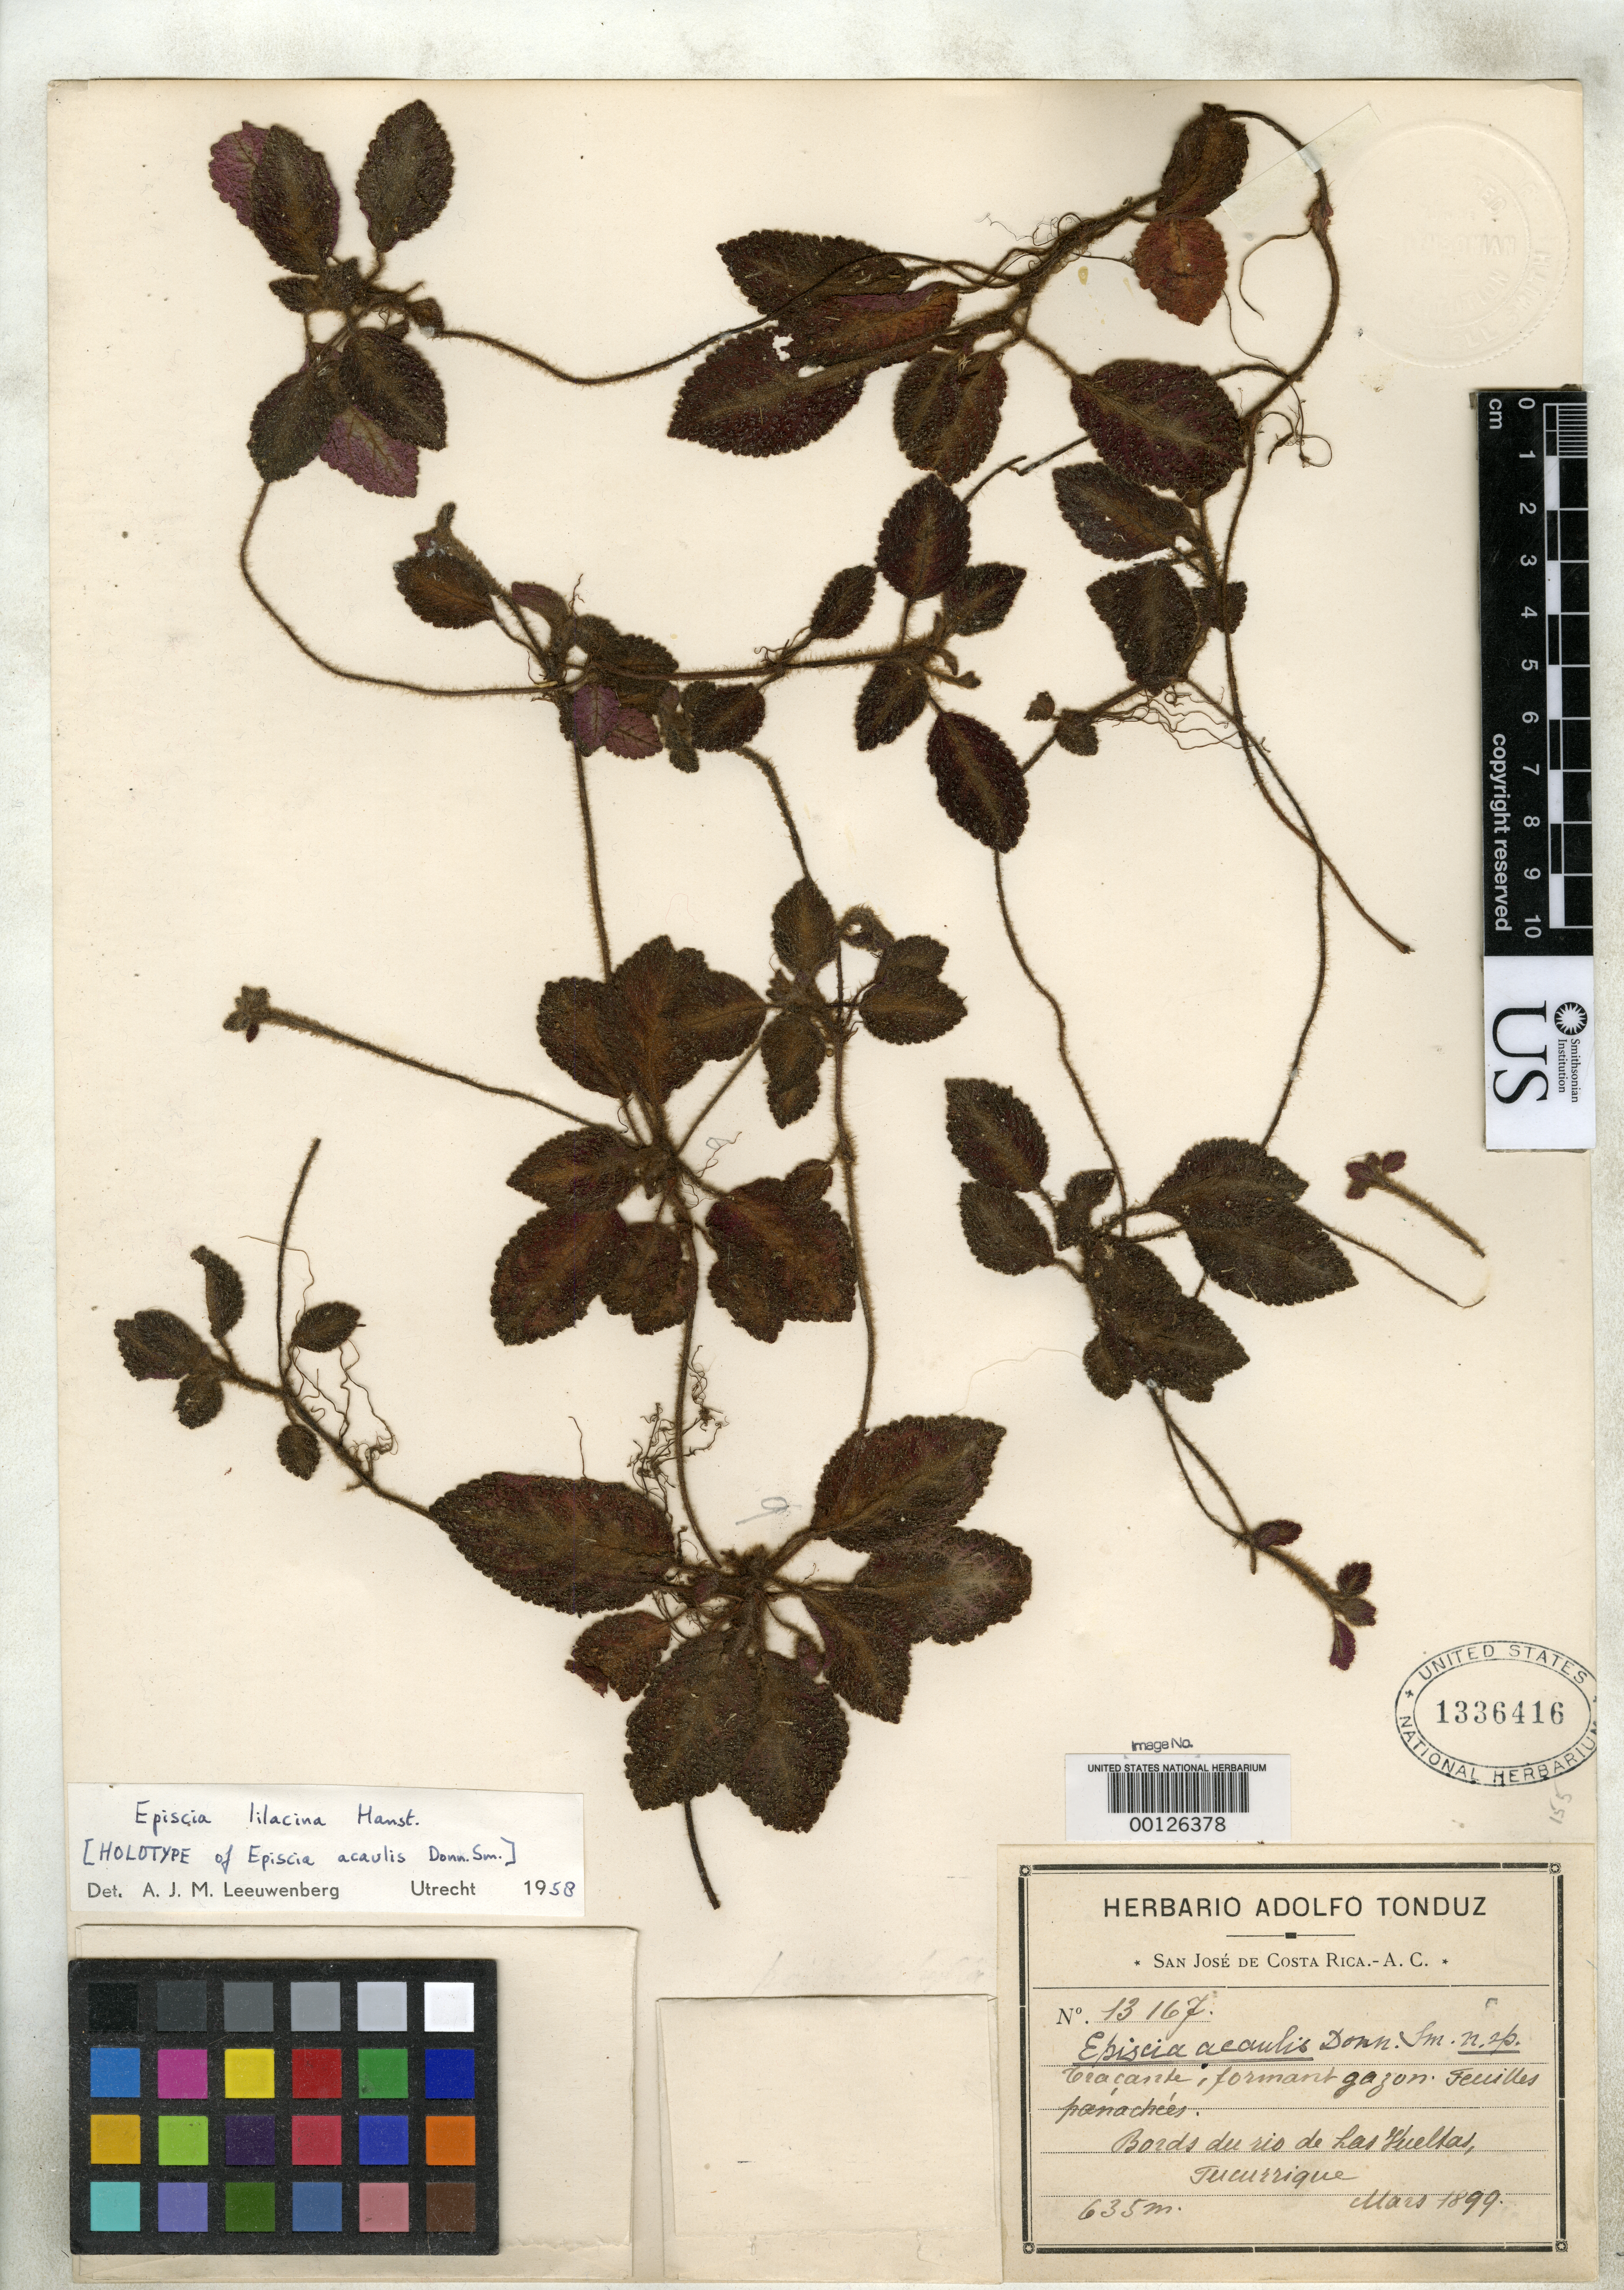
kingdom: Plantae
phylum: Tracheophyta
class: Magnoliopsida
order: Lamiales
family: Gesneriaceae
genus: Episcia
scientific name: Episcia acaulis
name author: Donn. Sm.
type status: Holotype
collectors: A. Tonduz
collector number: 13167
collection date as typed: Mar 1899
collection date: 1899-03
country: Costa Rica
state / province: San José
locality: Tucurrique.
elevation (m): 635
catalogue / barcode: US 1336416